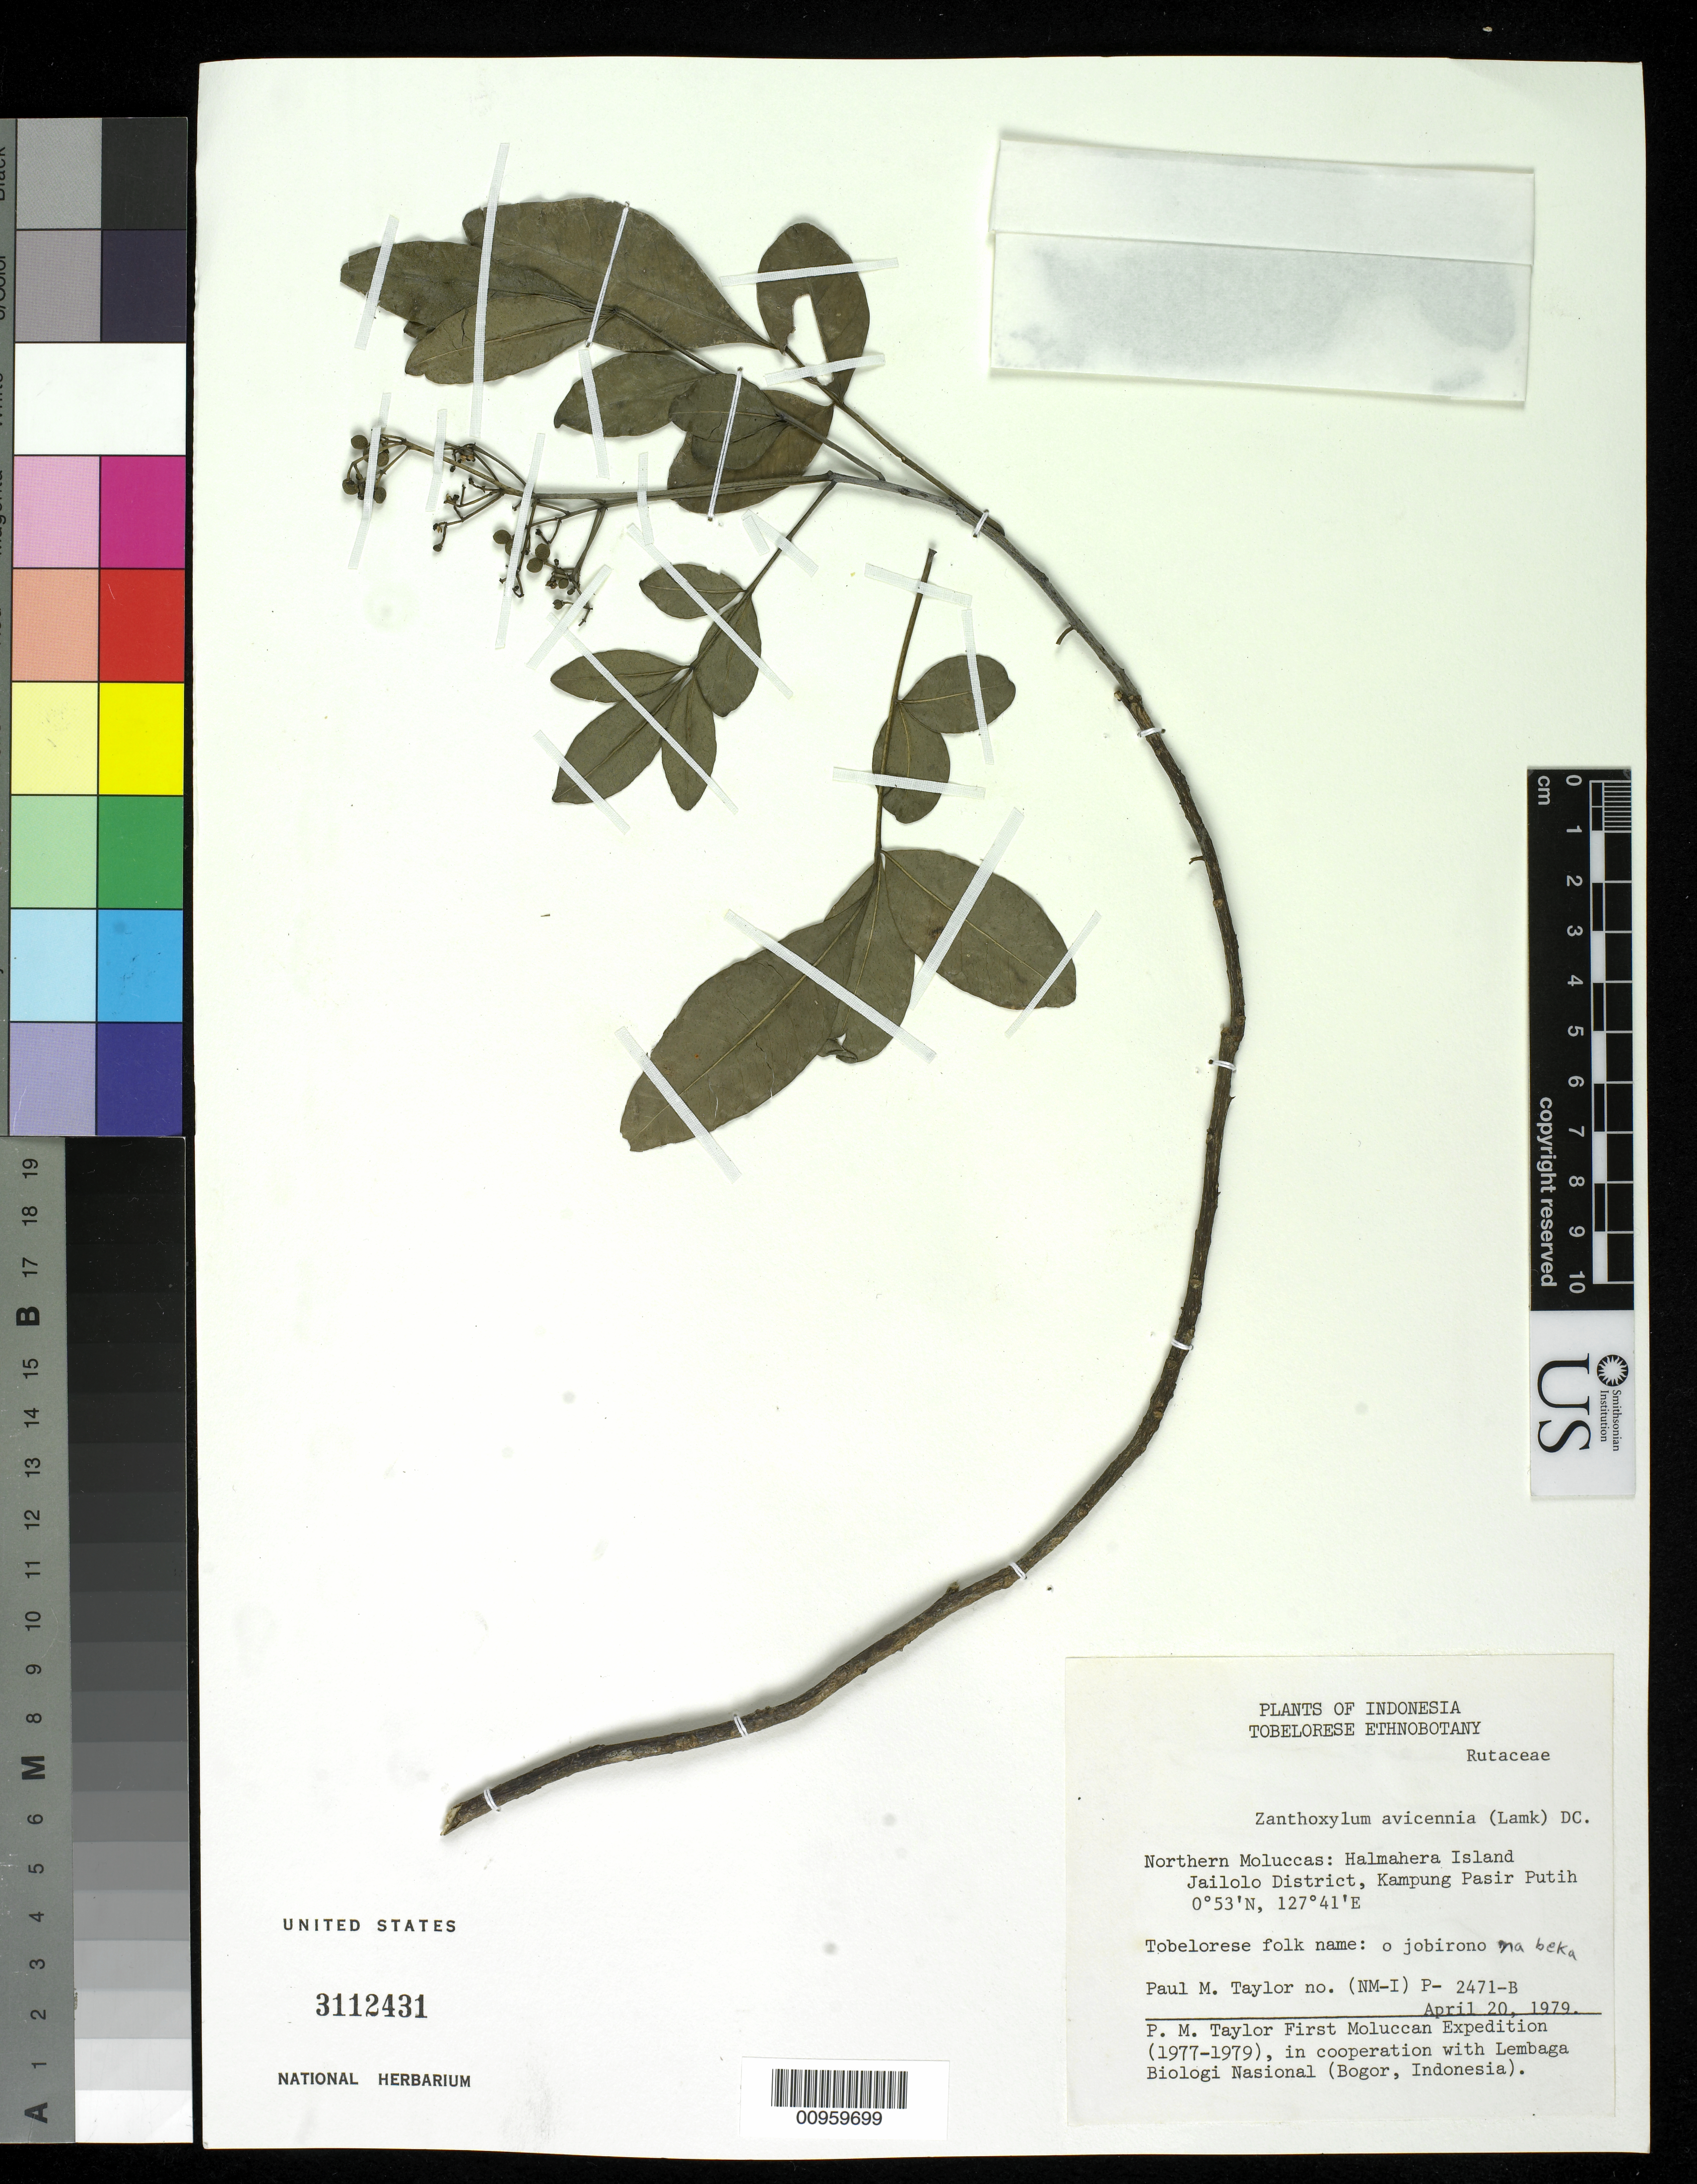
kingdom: Plantae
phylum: Tracheophyta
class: Magnoliopsida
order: Sapindales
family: Rutaceae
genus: Zanthoxylum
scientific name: Zanthoxylum avicennae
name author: (Lam.) DC.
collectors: P. M. Taylor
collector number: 2471 B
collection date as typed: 20 Apr 1979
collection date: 1979-04-20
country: Indonesia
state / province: Maluku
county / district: Maluku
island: Halmahera I.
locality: Jailolo District, Kampung Pasir Putih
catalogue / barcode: US 3112431